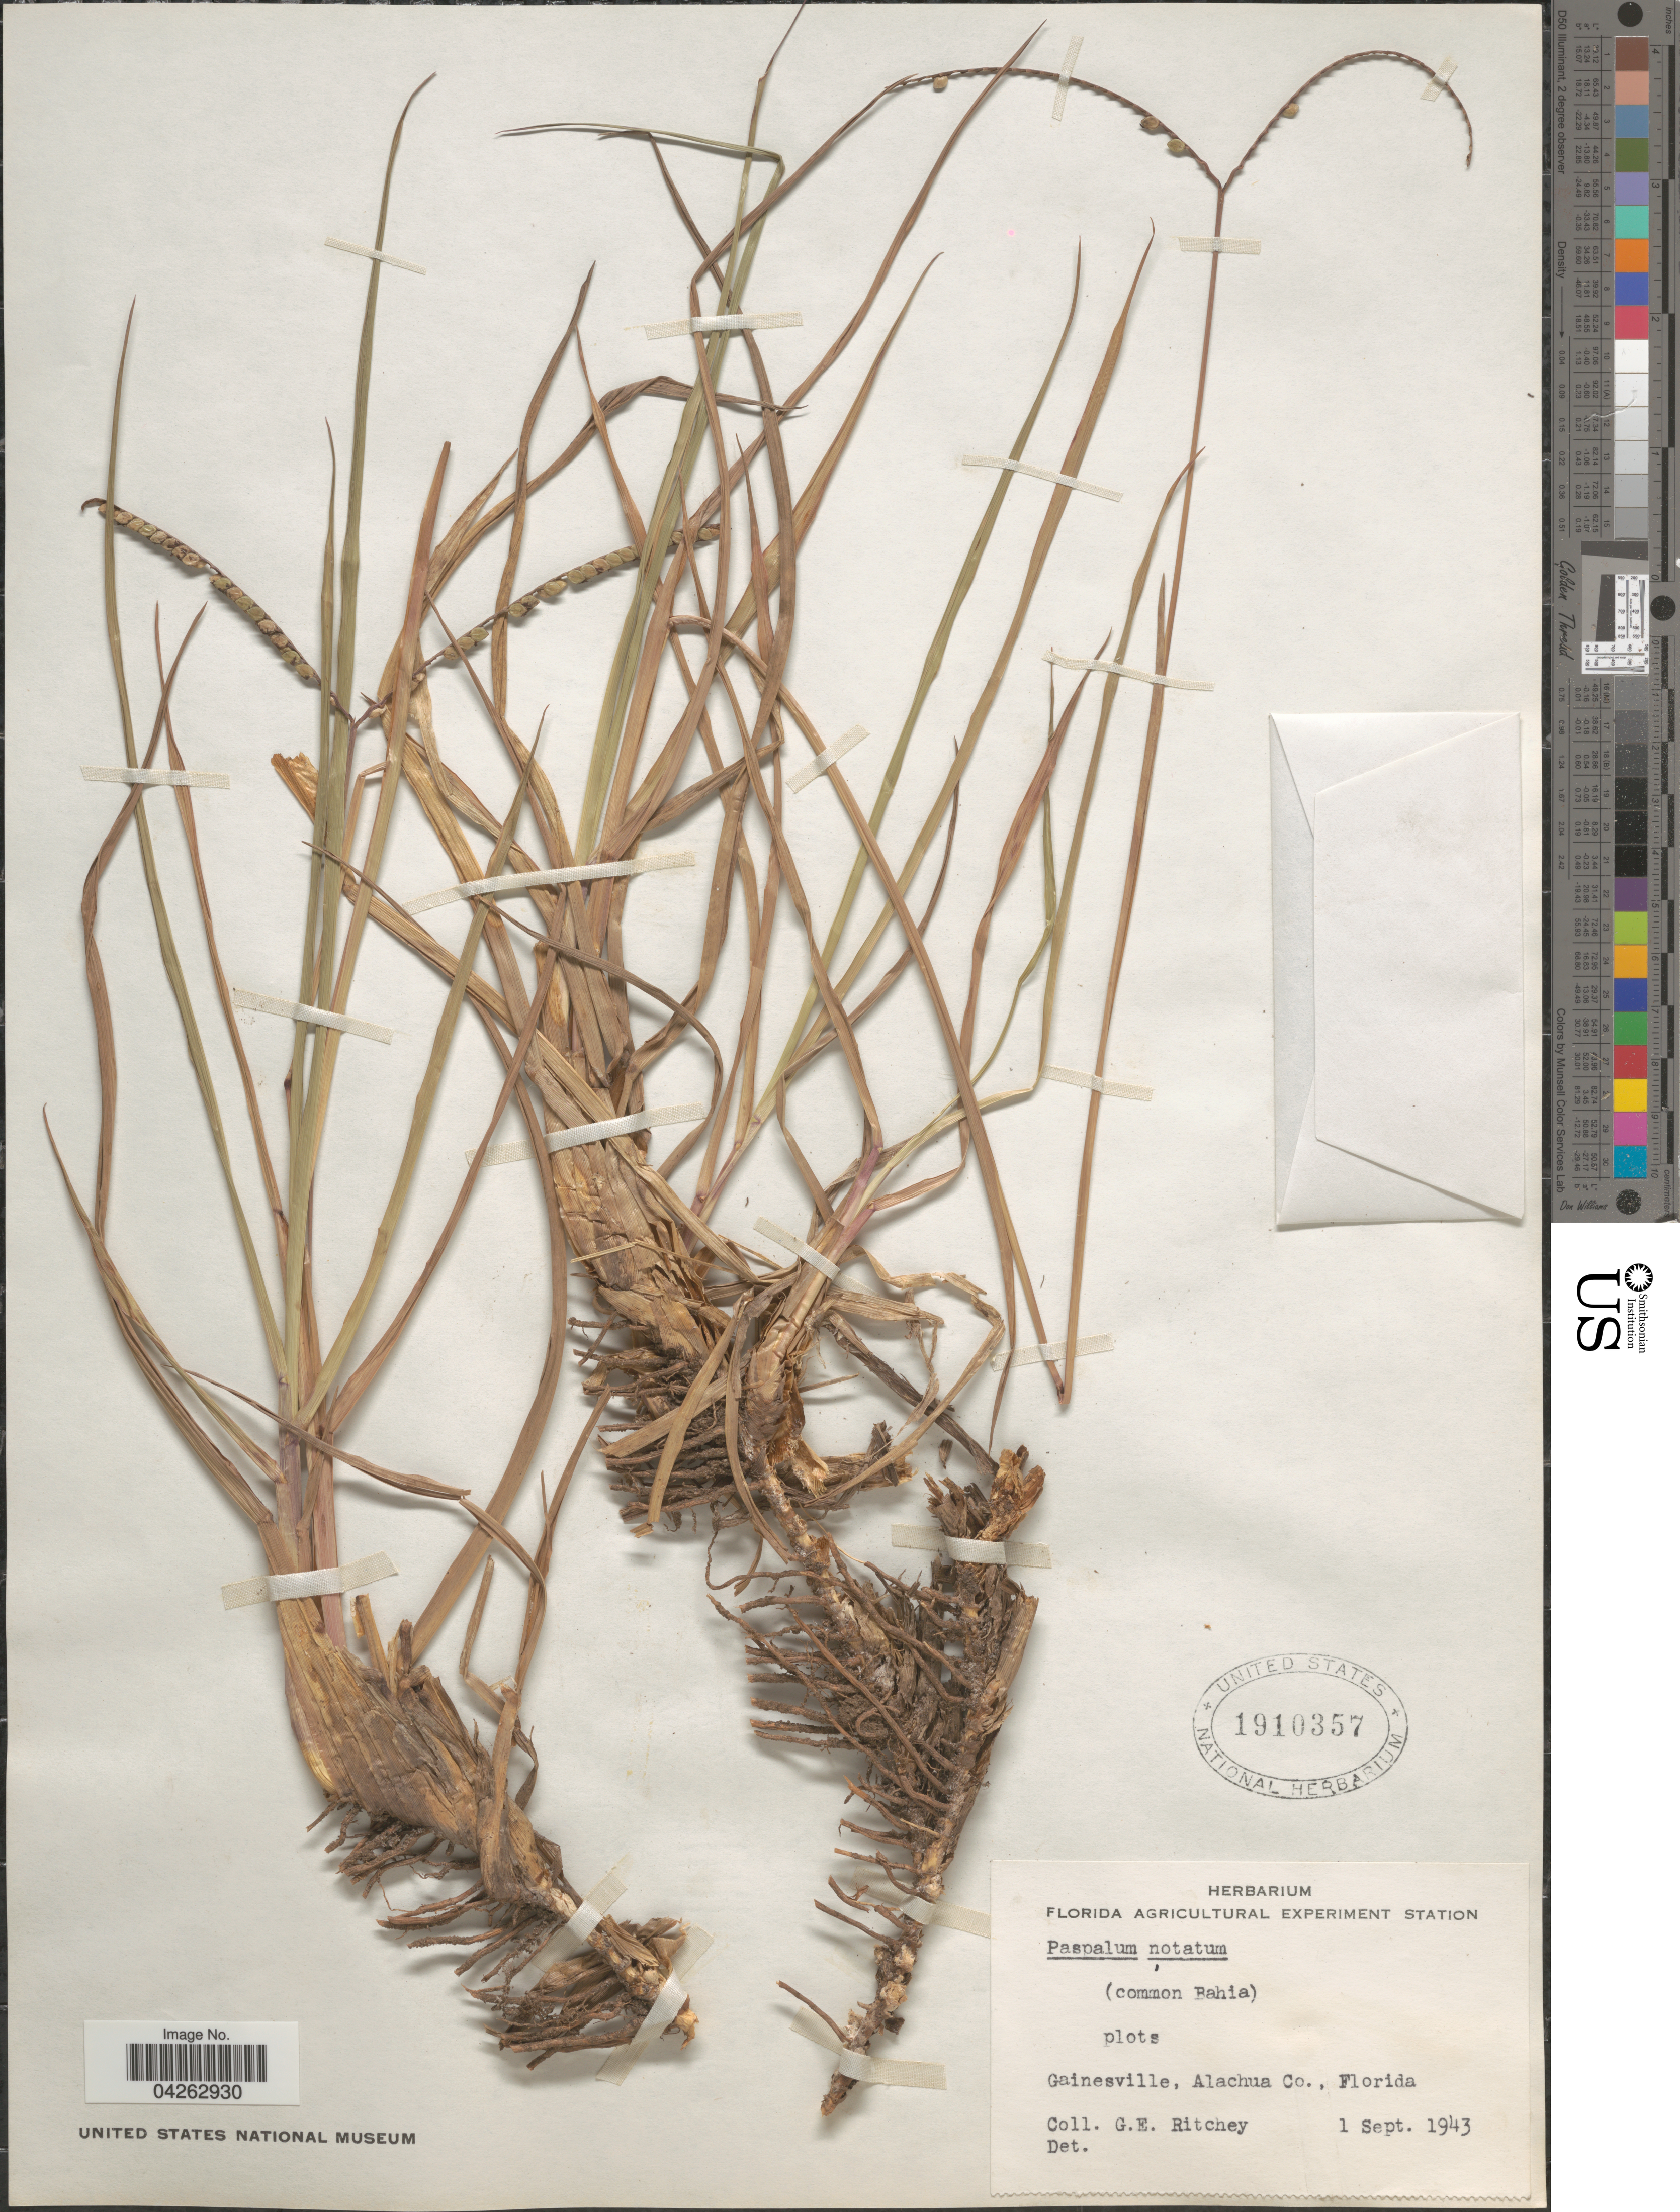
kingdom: Plantae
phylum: Tracheophyta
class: Liliopsida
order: Poales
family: Poaceae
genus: Paspalum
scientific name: Paspalum notatum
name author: Flüggé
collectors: G. Ritchey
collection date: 1943-09-01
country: United States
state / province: Florida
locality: Plots. Gainesville, Alachua Co.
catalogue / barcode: US 1910357